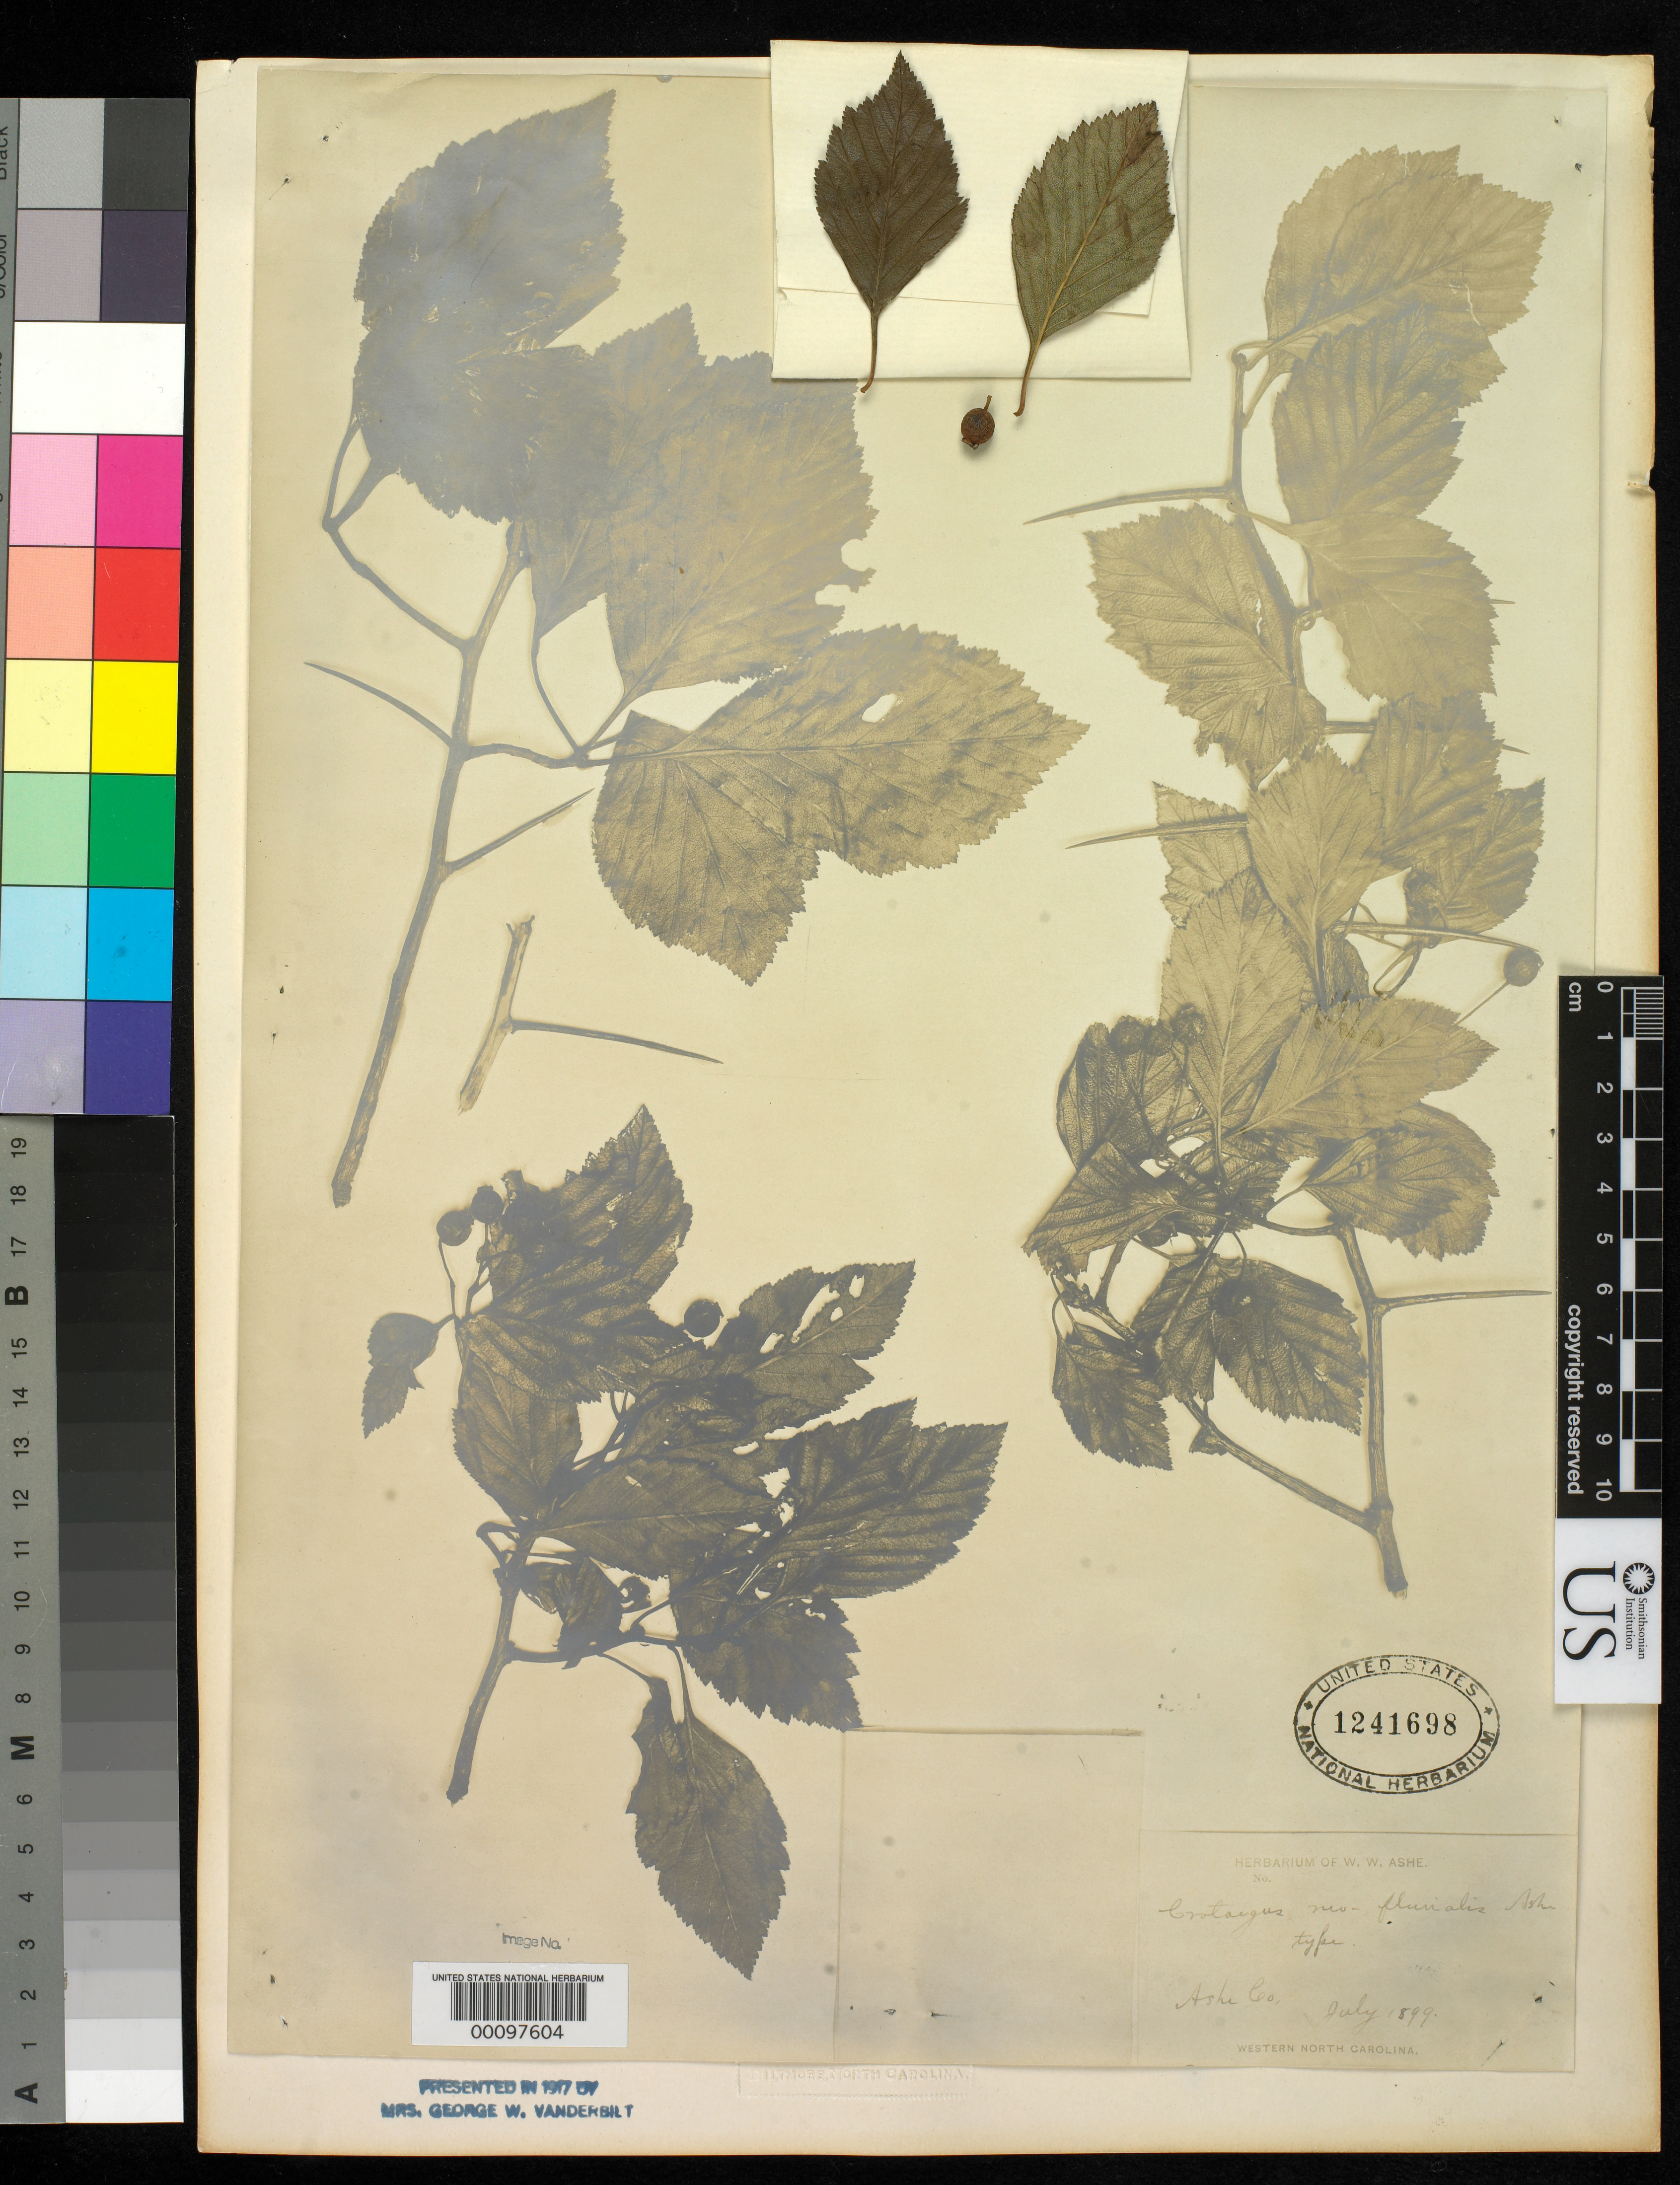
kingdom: Plantae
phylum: Tracheophyta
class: Magnoliopsida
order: Rosales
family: Rosaceae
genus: Crataegus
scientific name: Crataegus neo-fluvialis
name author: Ashe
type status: Type Fragment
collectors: W. W. Ashe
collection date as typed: Jul 1899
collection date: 1899-07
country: United States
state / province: North Carolina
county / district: Ashe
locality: Western North Carolina.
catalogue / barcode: US 1241698